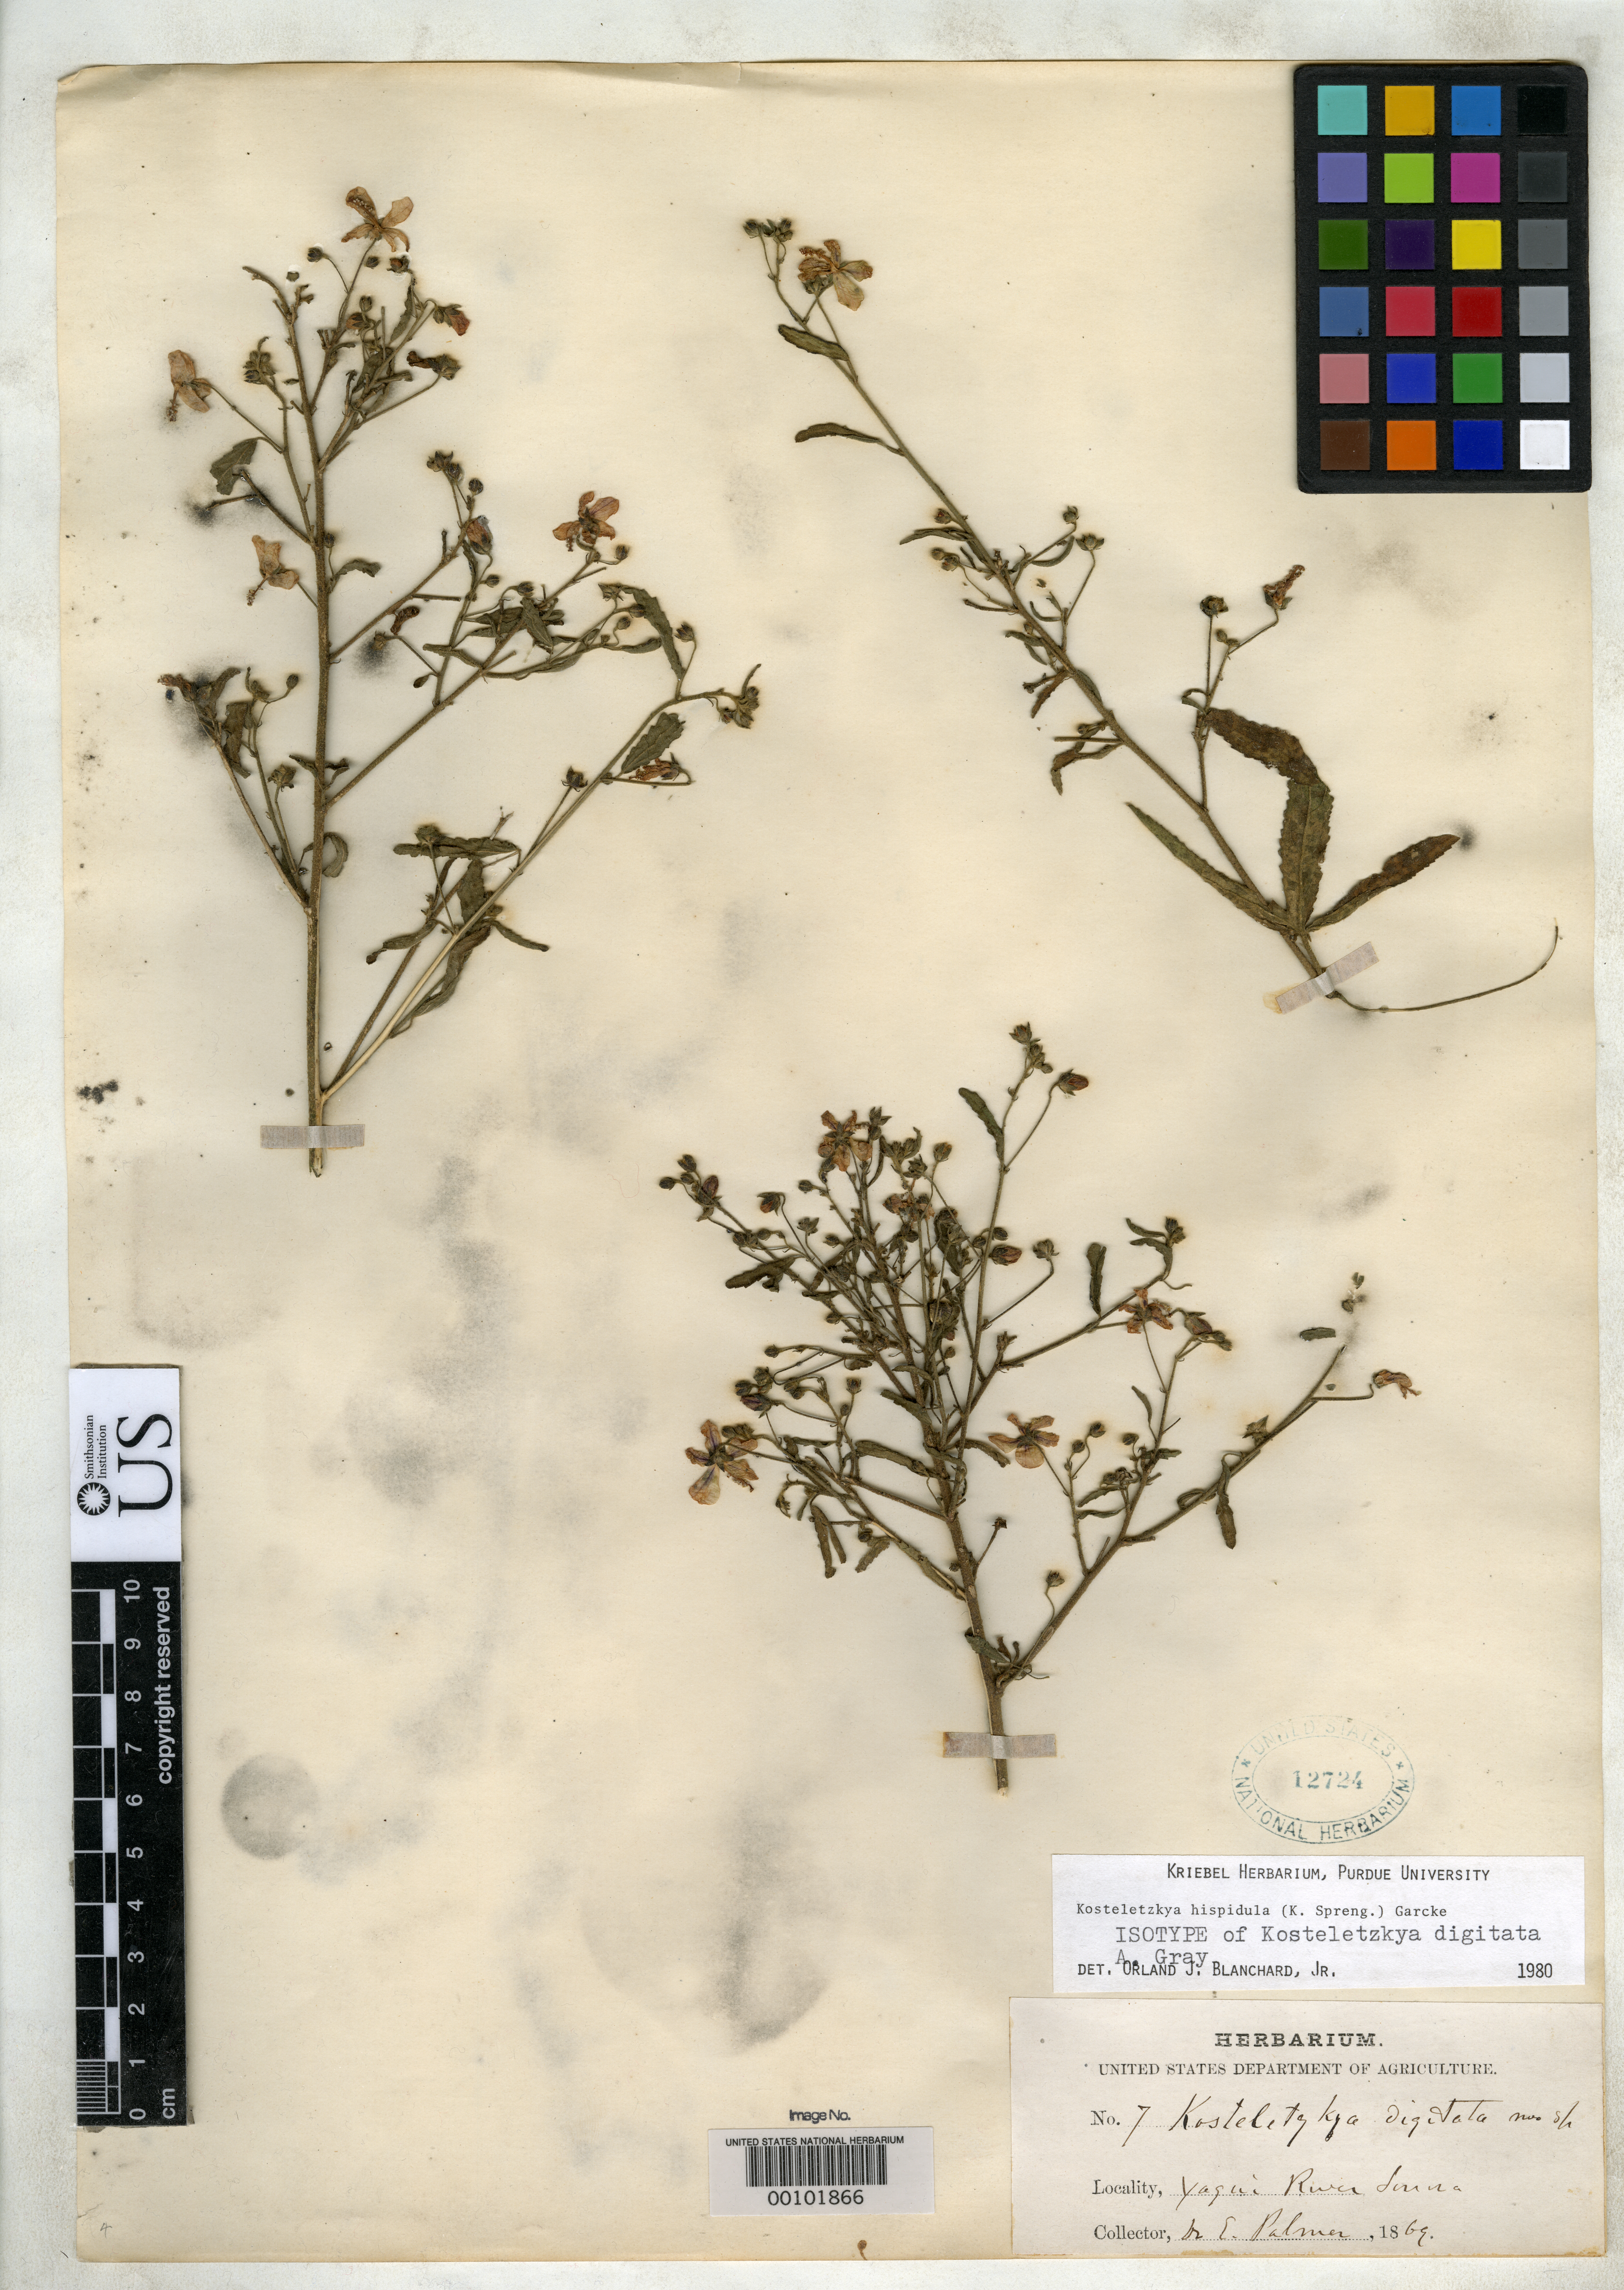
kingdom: Plantae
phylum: Tracheophyta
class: Magnoliopsida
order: Malvales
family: Malvaceae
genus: Kosteletzkya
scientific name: Kosteletzkya digitata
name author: A. Gray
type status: Isotype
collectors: E. Palmer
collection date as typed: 1869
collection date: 1869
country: Mexico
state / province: Sonora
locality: Yaqui River.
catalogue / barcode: US 12724